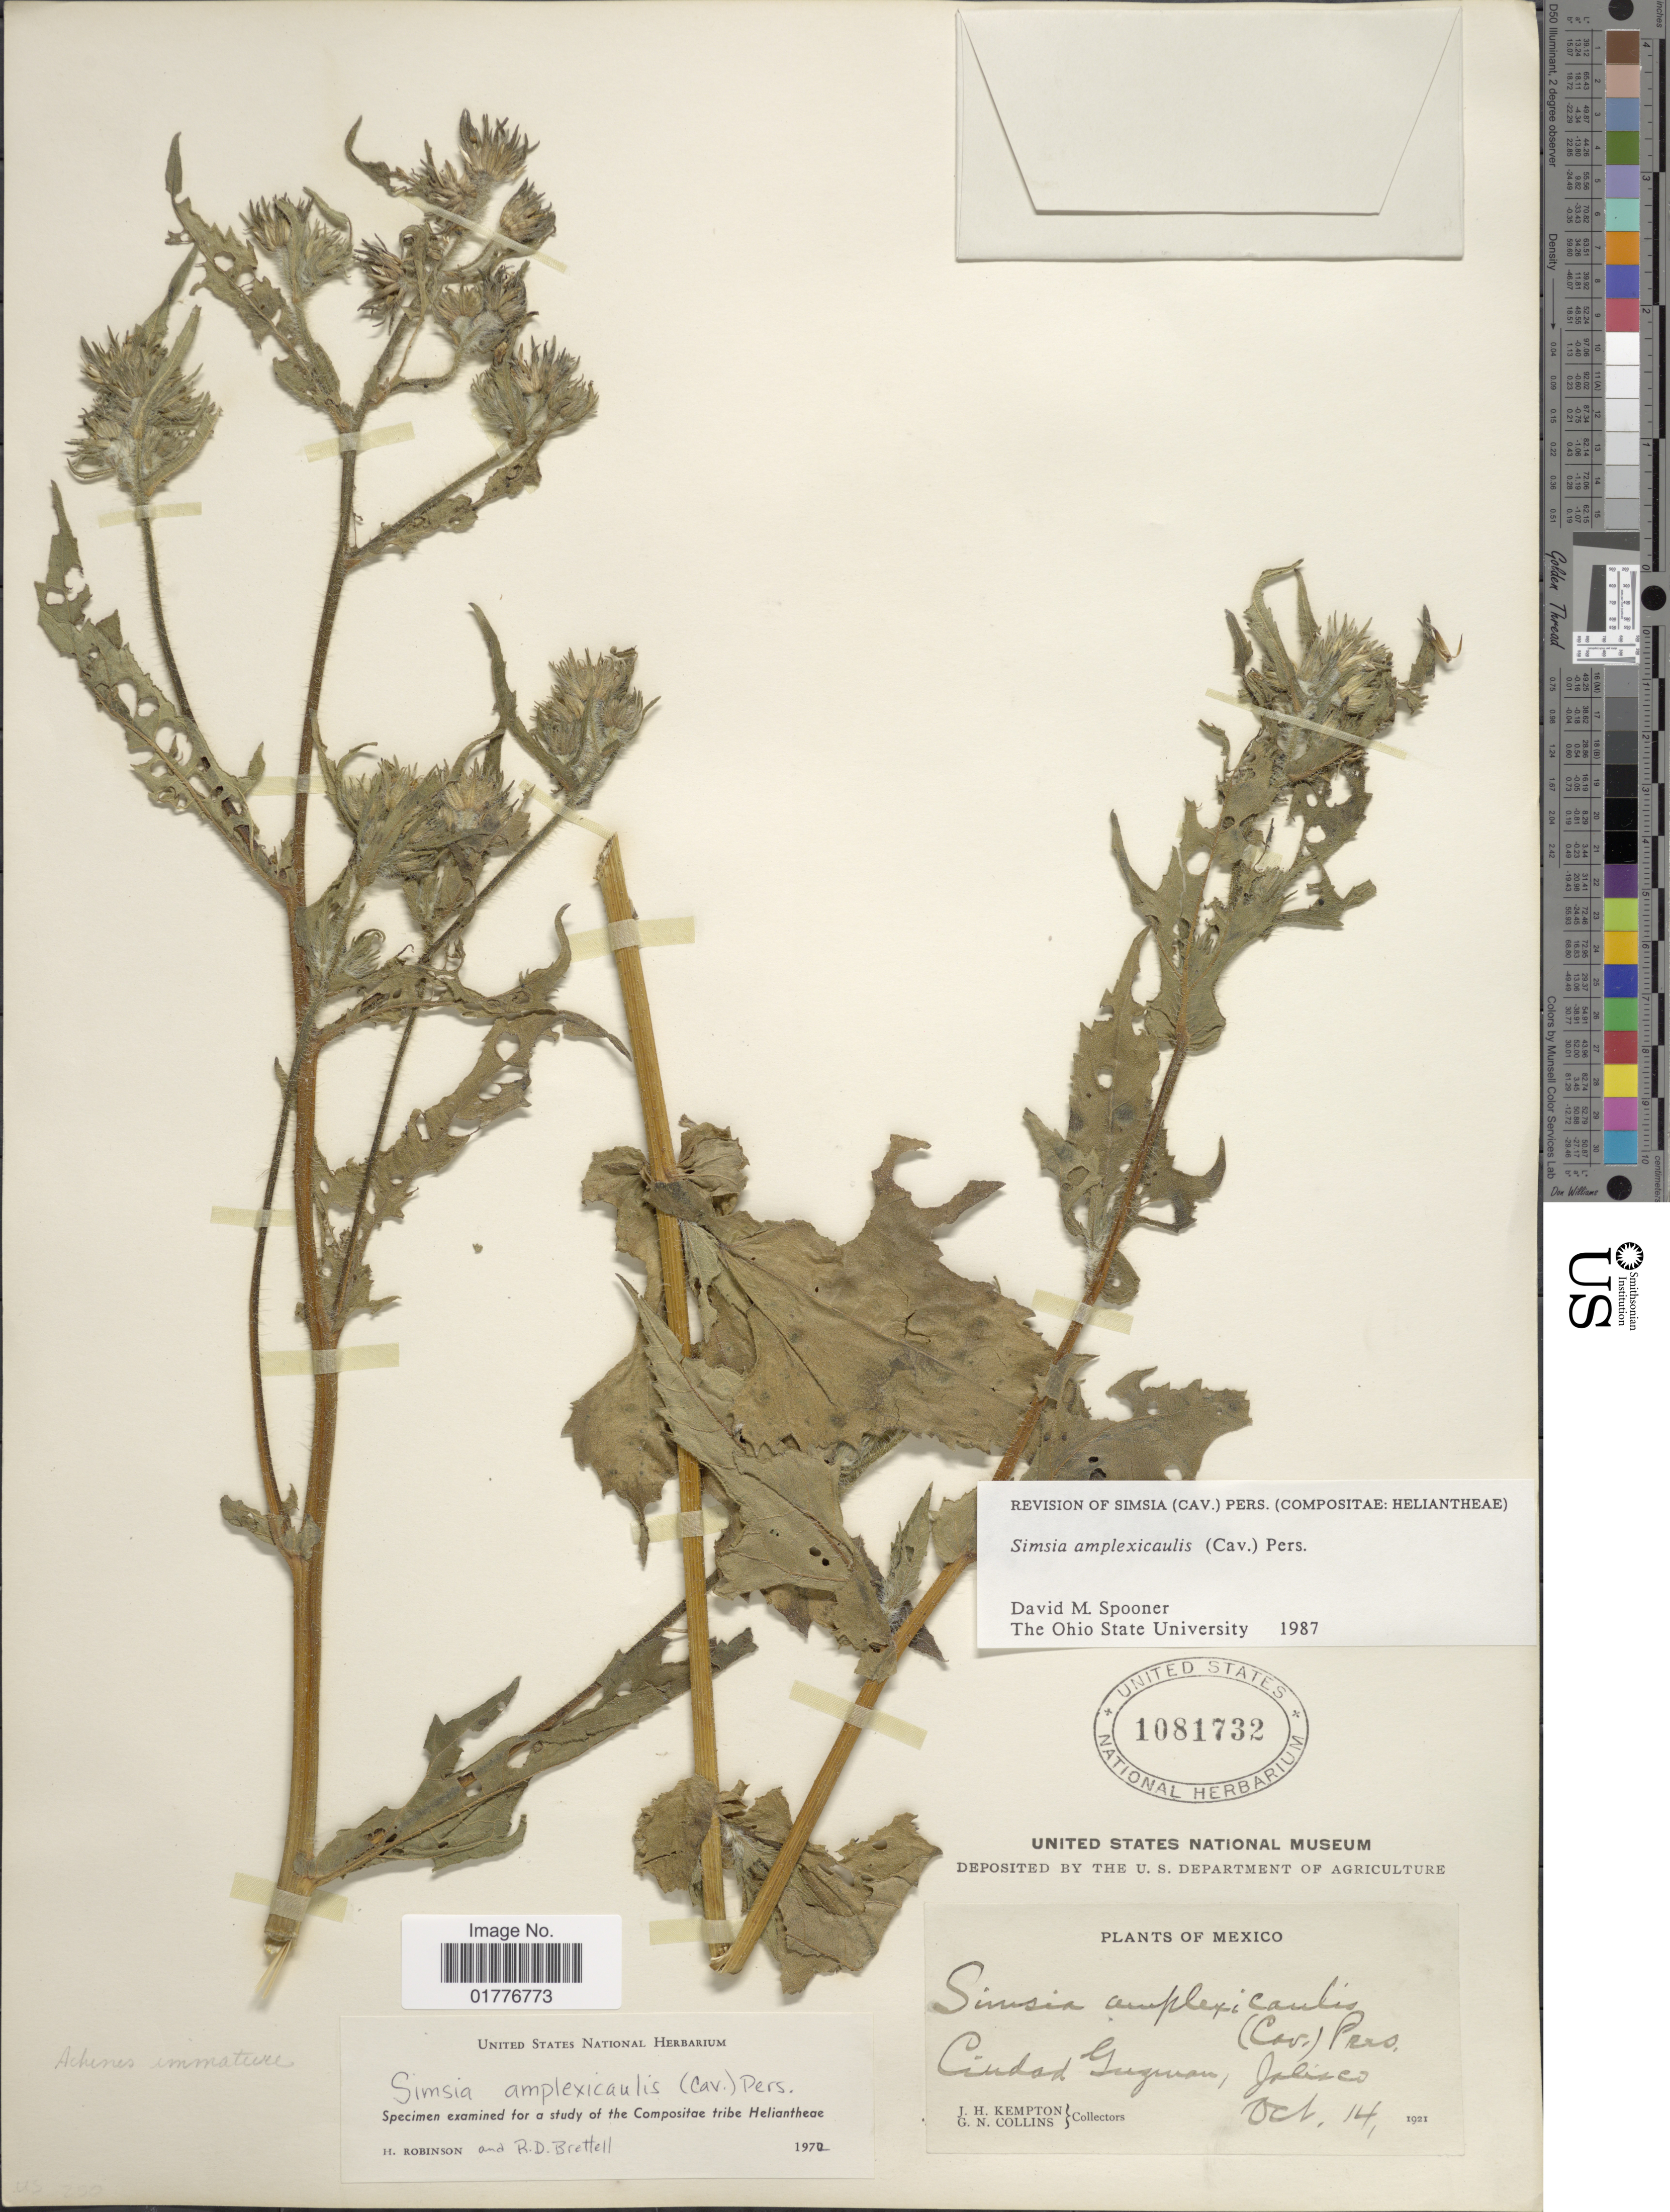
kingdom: Plantae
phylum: Tracheophyta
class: Magnoliopsida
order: Asterales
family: Asteraceae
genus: Simsia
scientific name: Simsia amplexicaulis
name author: (Cav.) Pers.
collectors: J. H. Kempton & G. Collins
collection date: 1921-10-14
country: Mexico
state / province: Jalisco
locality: Ciudad Guzman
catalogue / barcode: US 1081732